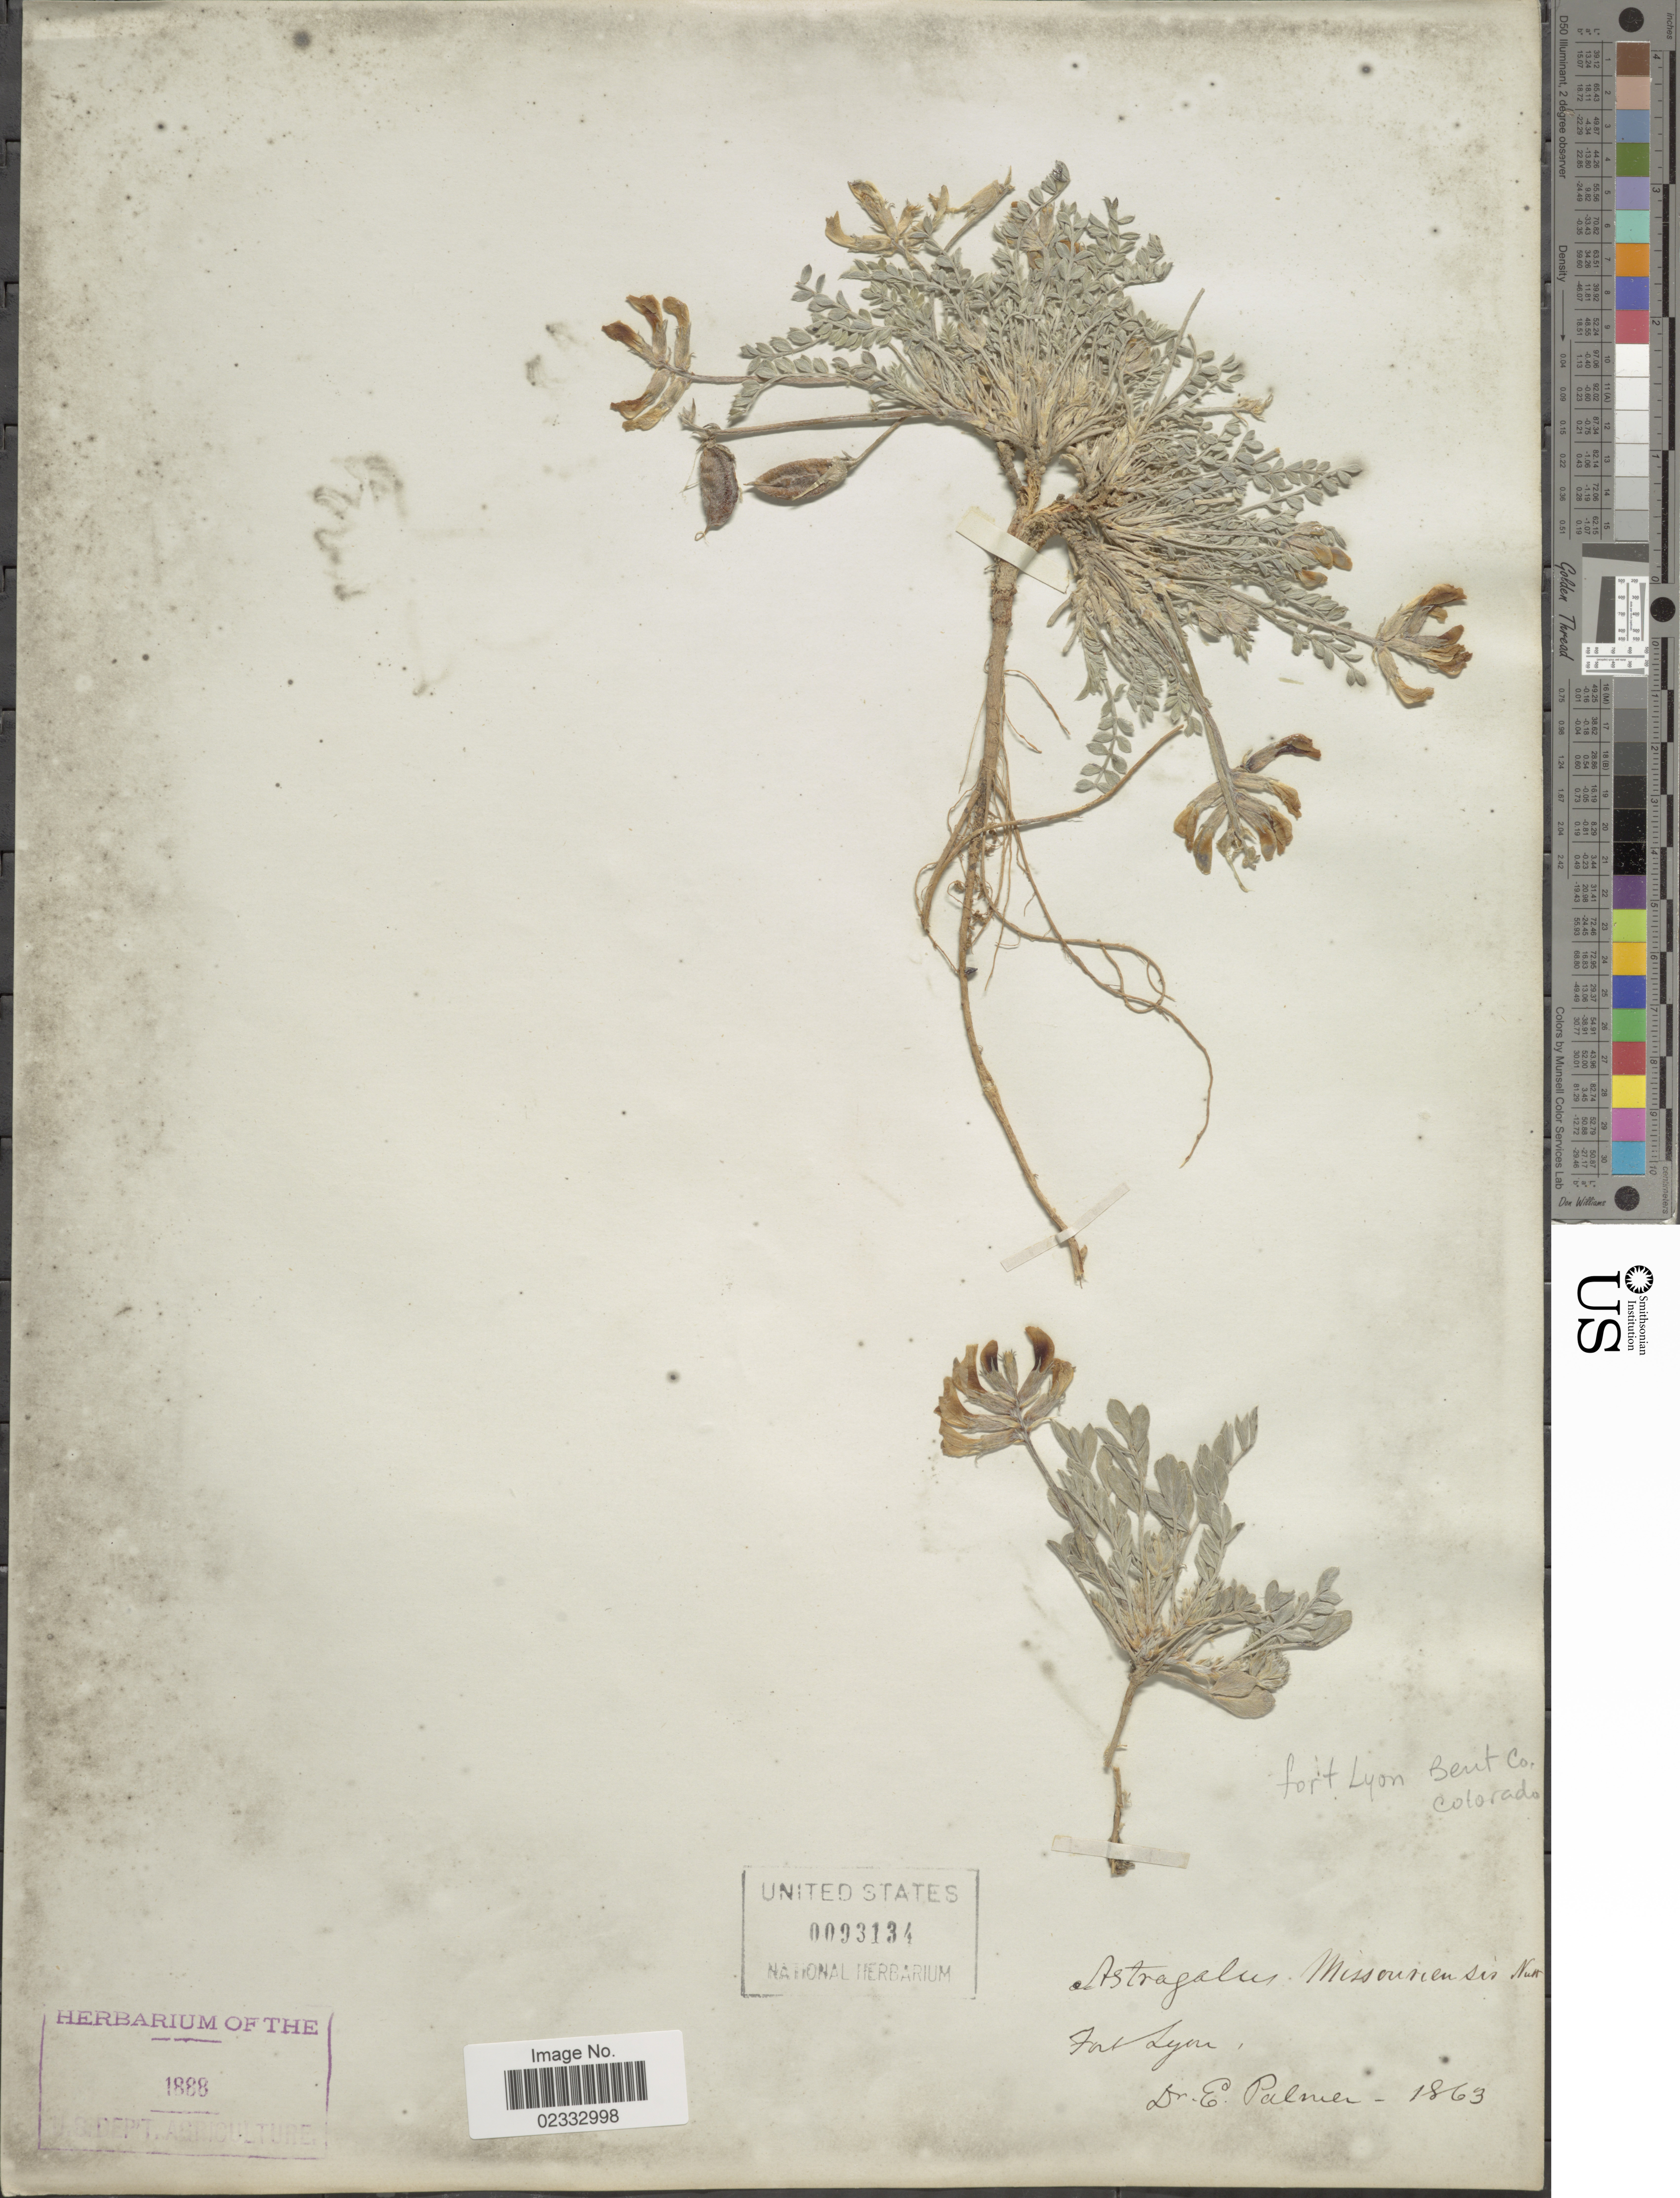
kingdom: Plantae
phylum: Tracheophyta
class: Magnoliopsida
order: Fabales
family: Fabaceae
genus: Astragalus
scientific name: Astragalus missouriensis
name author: Nutt.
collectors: E. Palmer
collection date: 1863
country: United States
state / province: Colorado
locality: Fort Lyon, Bent Co.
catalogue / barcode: US 93134